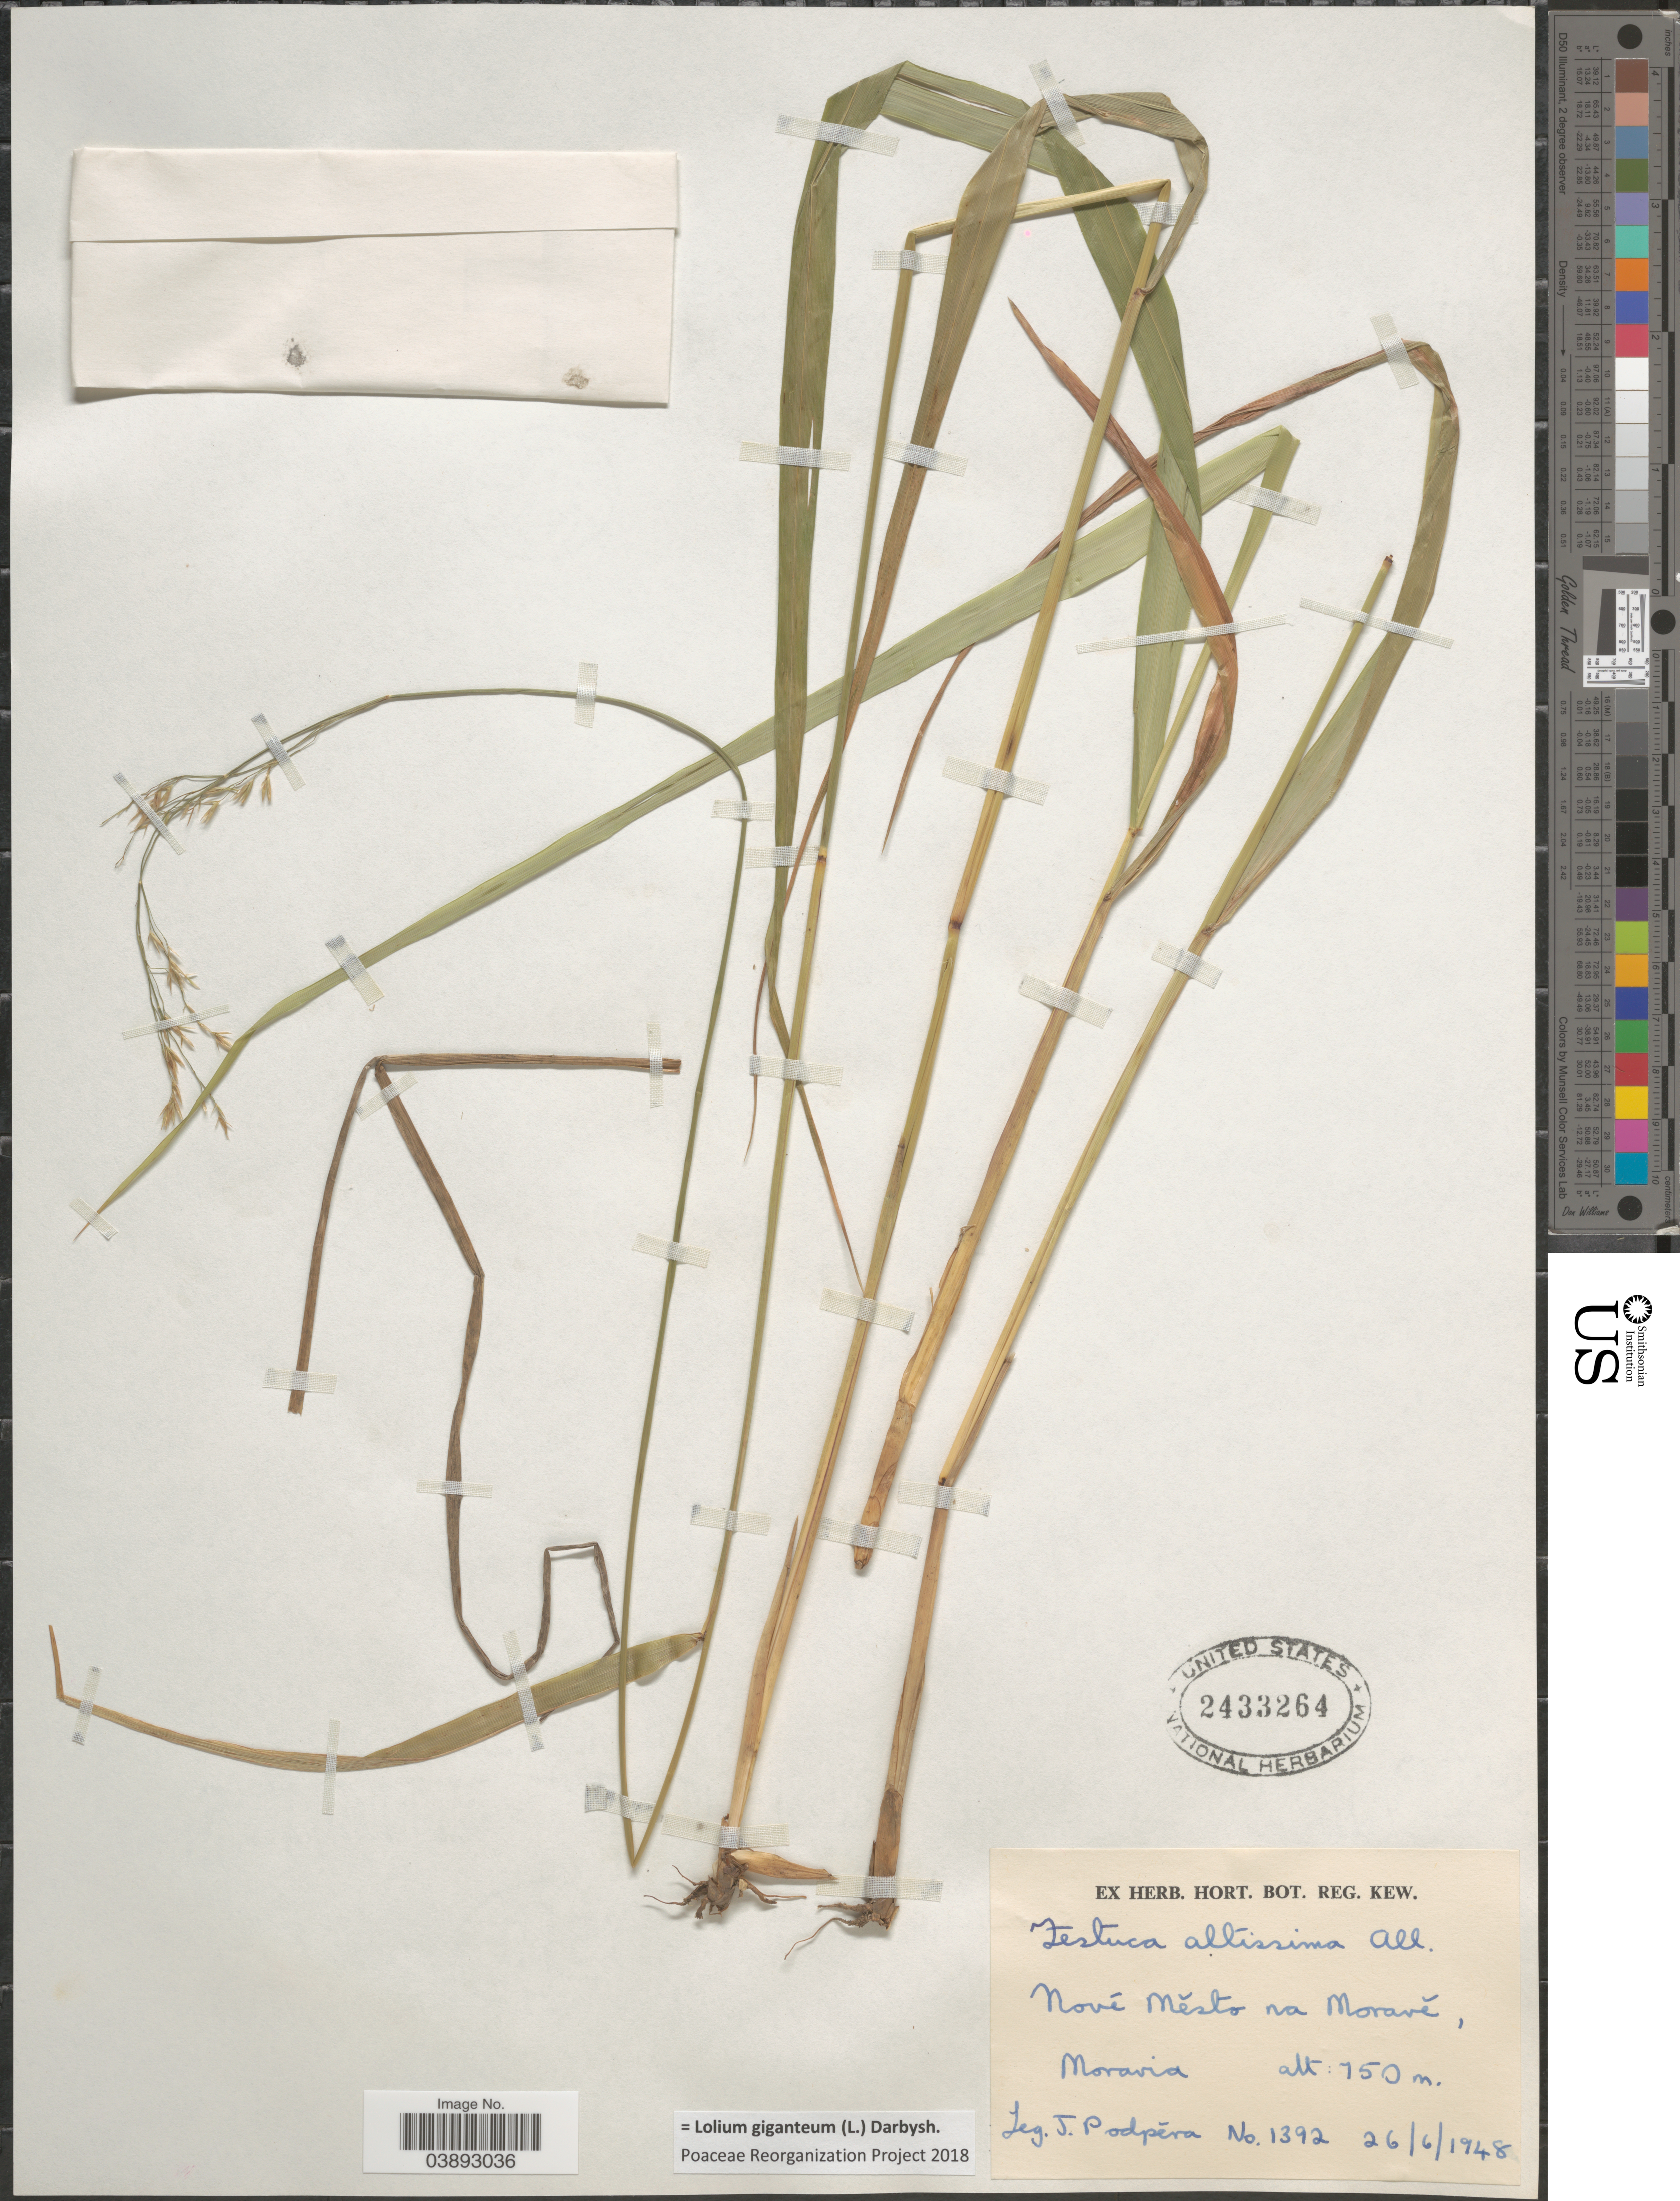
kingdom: Plantae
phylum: Tracheophyta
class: Liliopsida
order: Poales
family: Poaceae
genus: Lolium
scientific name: Lolium giganteum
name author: (L.) Darbysh.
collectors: J. Podpera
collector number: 1392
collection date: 1948-06-26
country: Czechia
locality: Nové Mĕsto na Moravĕ, Moravia.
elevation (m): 750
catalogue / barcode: US 2433264